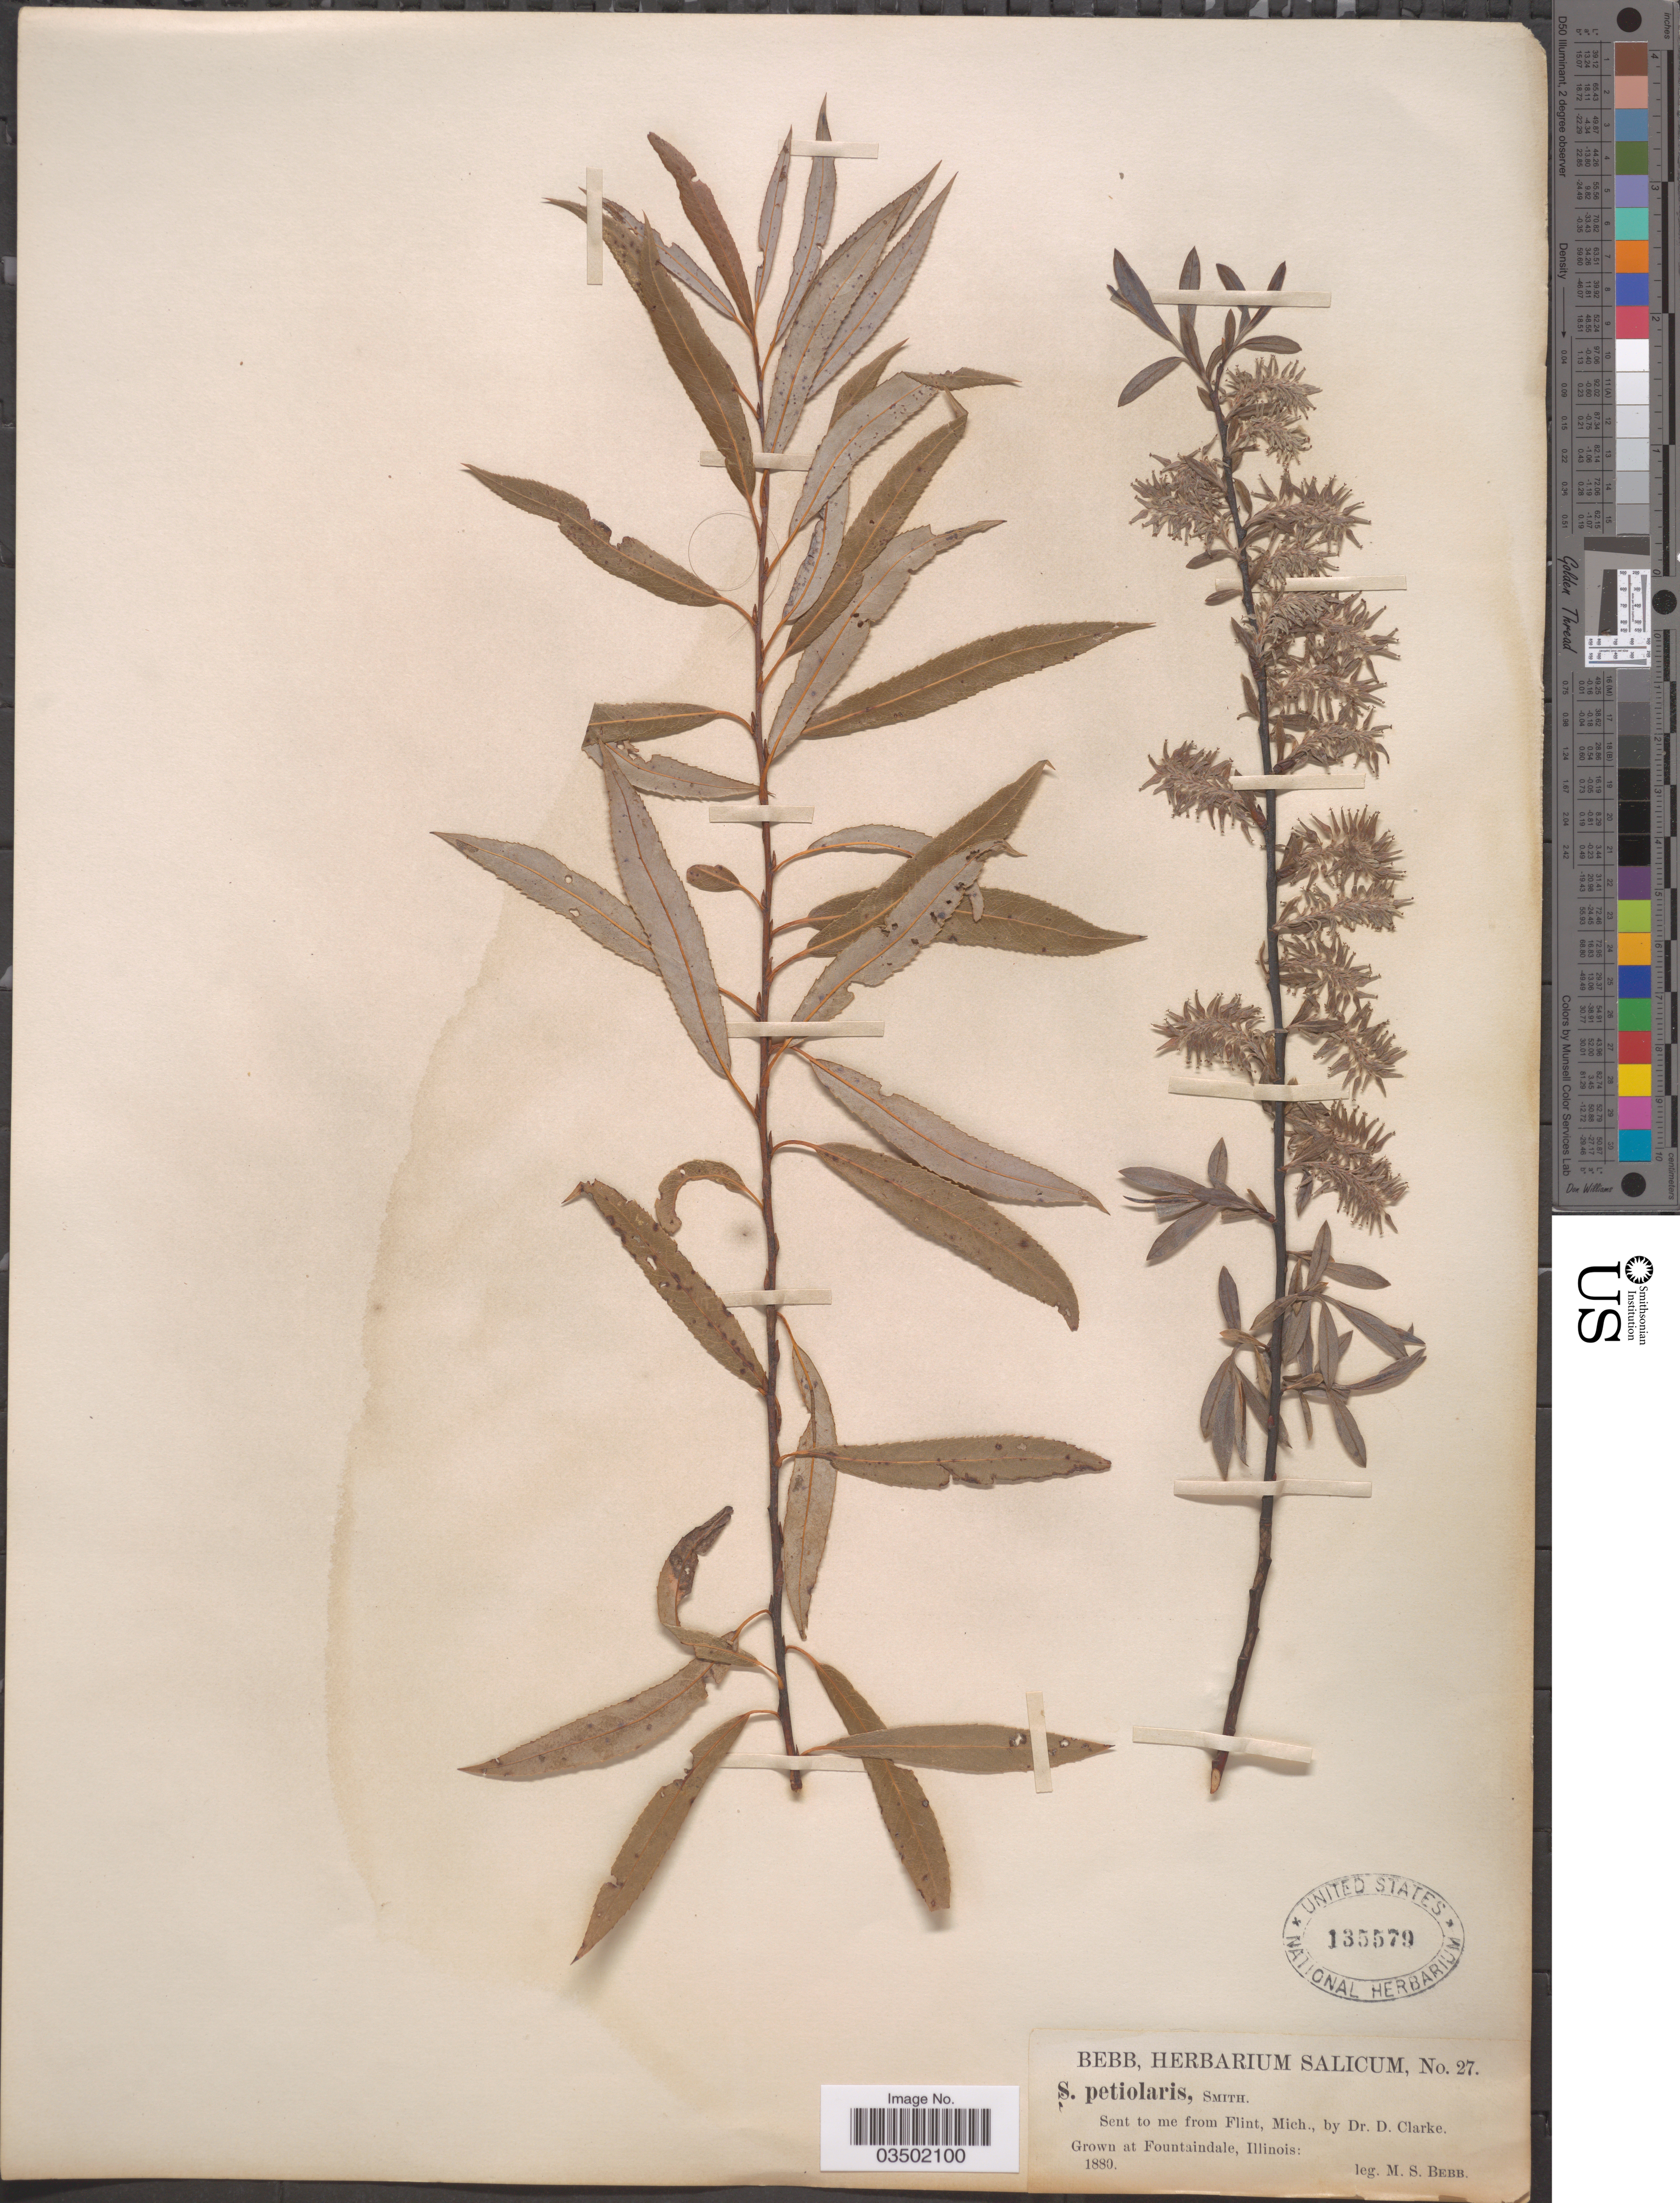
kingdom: Plantae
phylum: Tracheophyta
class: Magnoliopsida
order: Malpighiales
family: Salicaceae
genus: Salix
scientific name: Salix petiolaris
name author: Sm.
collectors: M. Bebb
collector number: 27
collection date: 1880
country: United States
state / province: Illinois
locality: At Fountaindale.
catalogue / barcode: US 135579